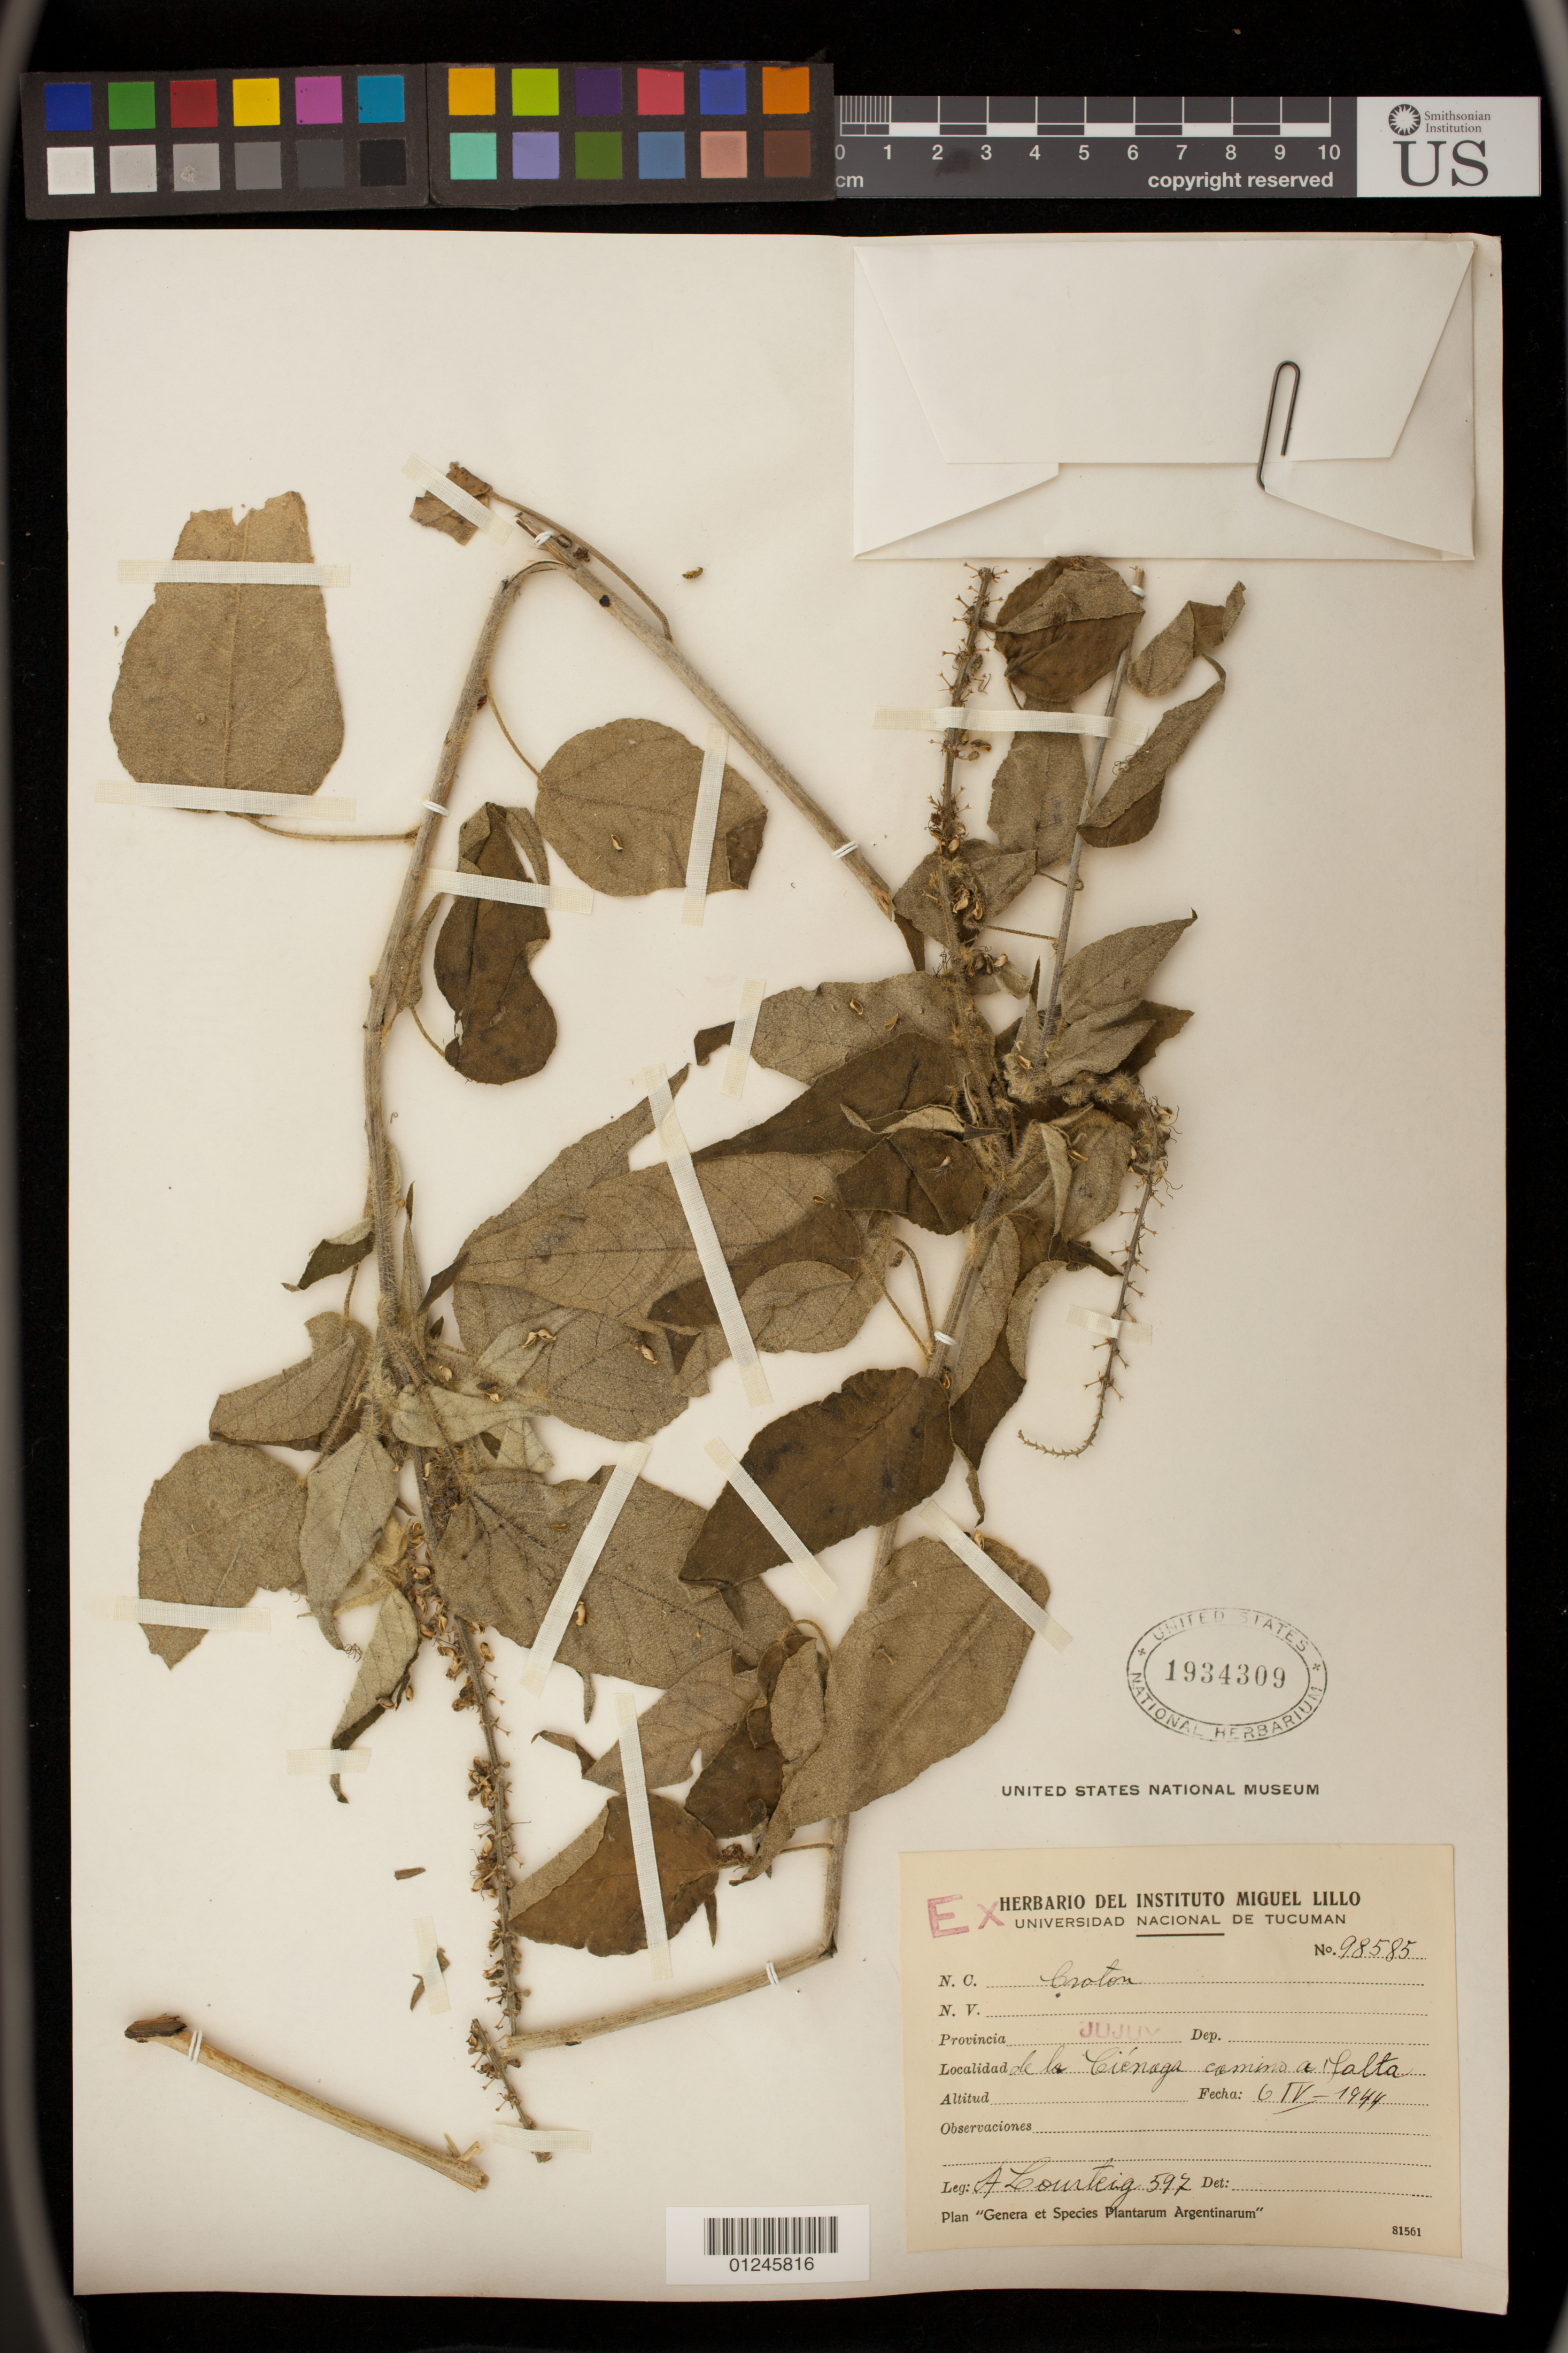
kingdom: Plantae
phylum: Tracheophyta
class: Magnoliopsida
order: Malpighiales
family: Euphorbiaceae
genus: Croton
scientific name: Croton saltensis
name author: Griseb.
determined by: Berry, Paul E.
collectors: A. Lourteig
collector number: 597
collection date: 1944-04-06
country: Argentina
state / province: Jujuy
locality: de la Cienaga camino a Salta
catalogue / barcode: US 1934309